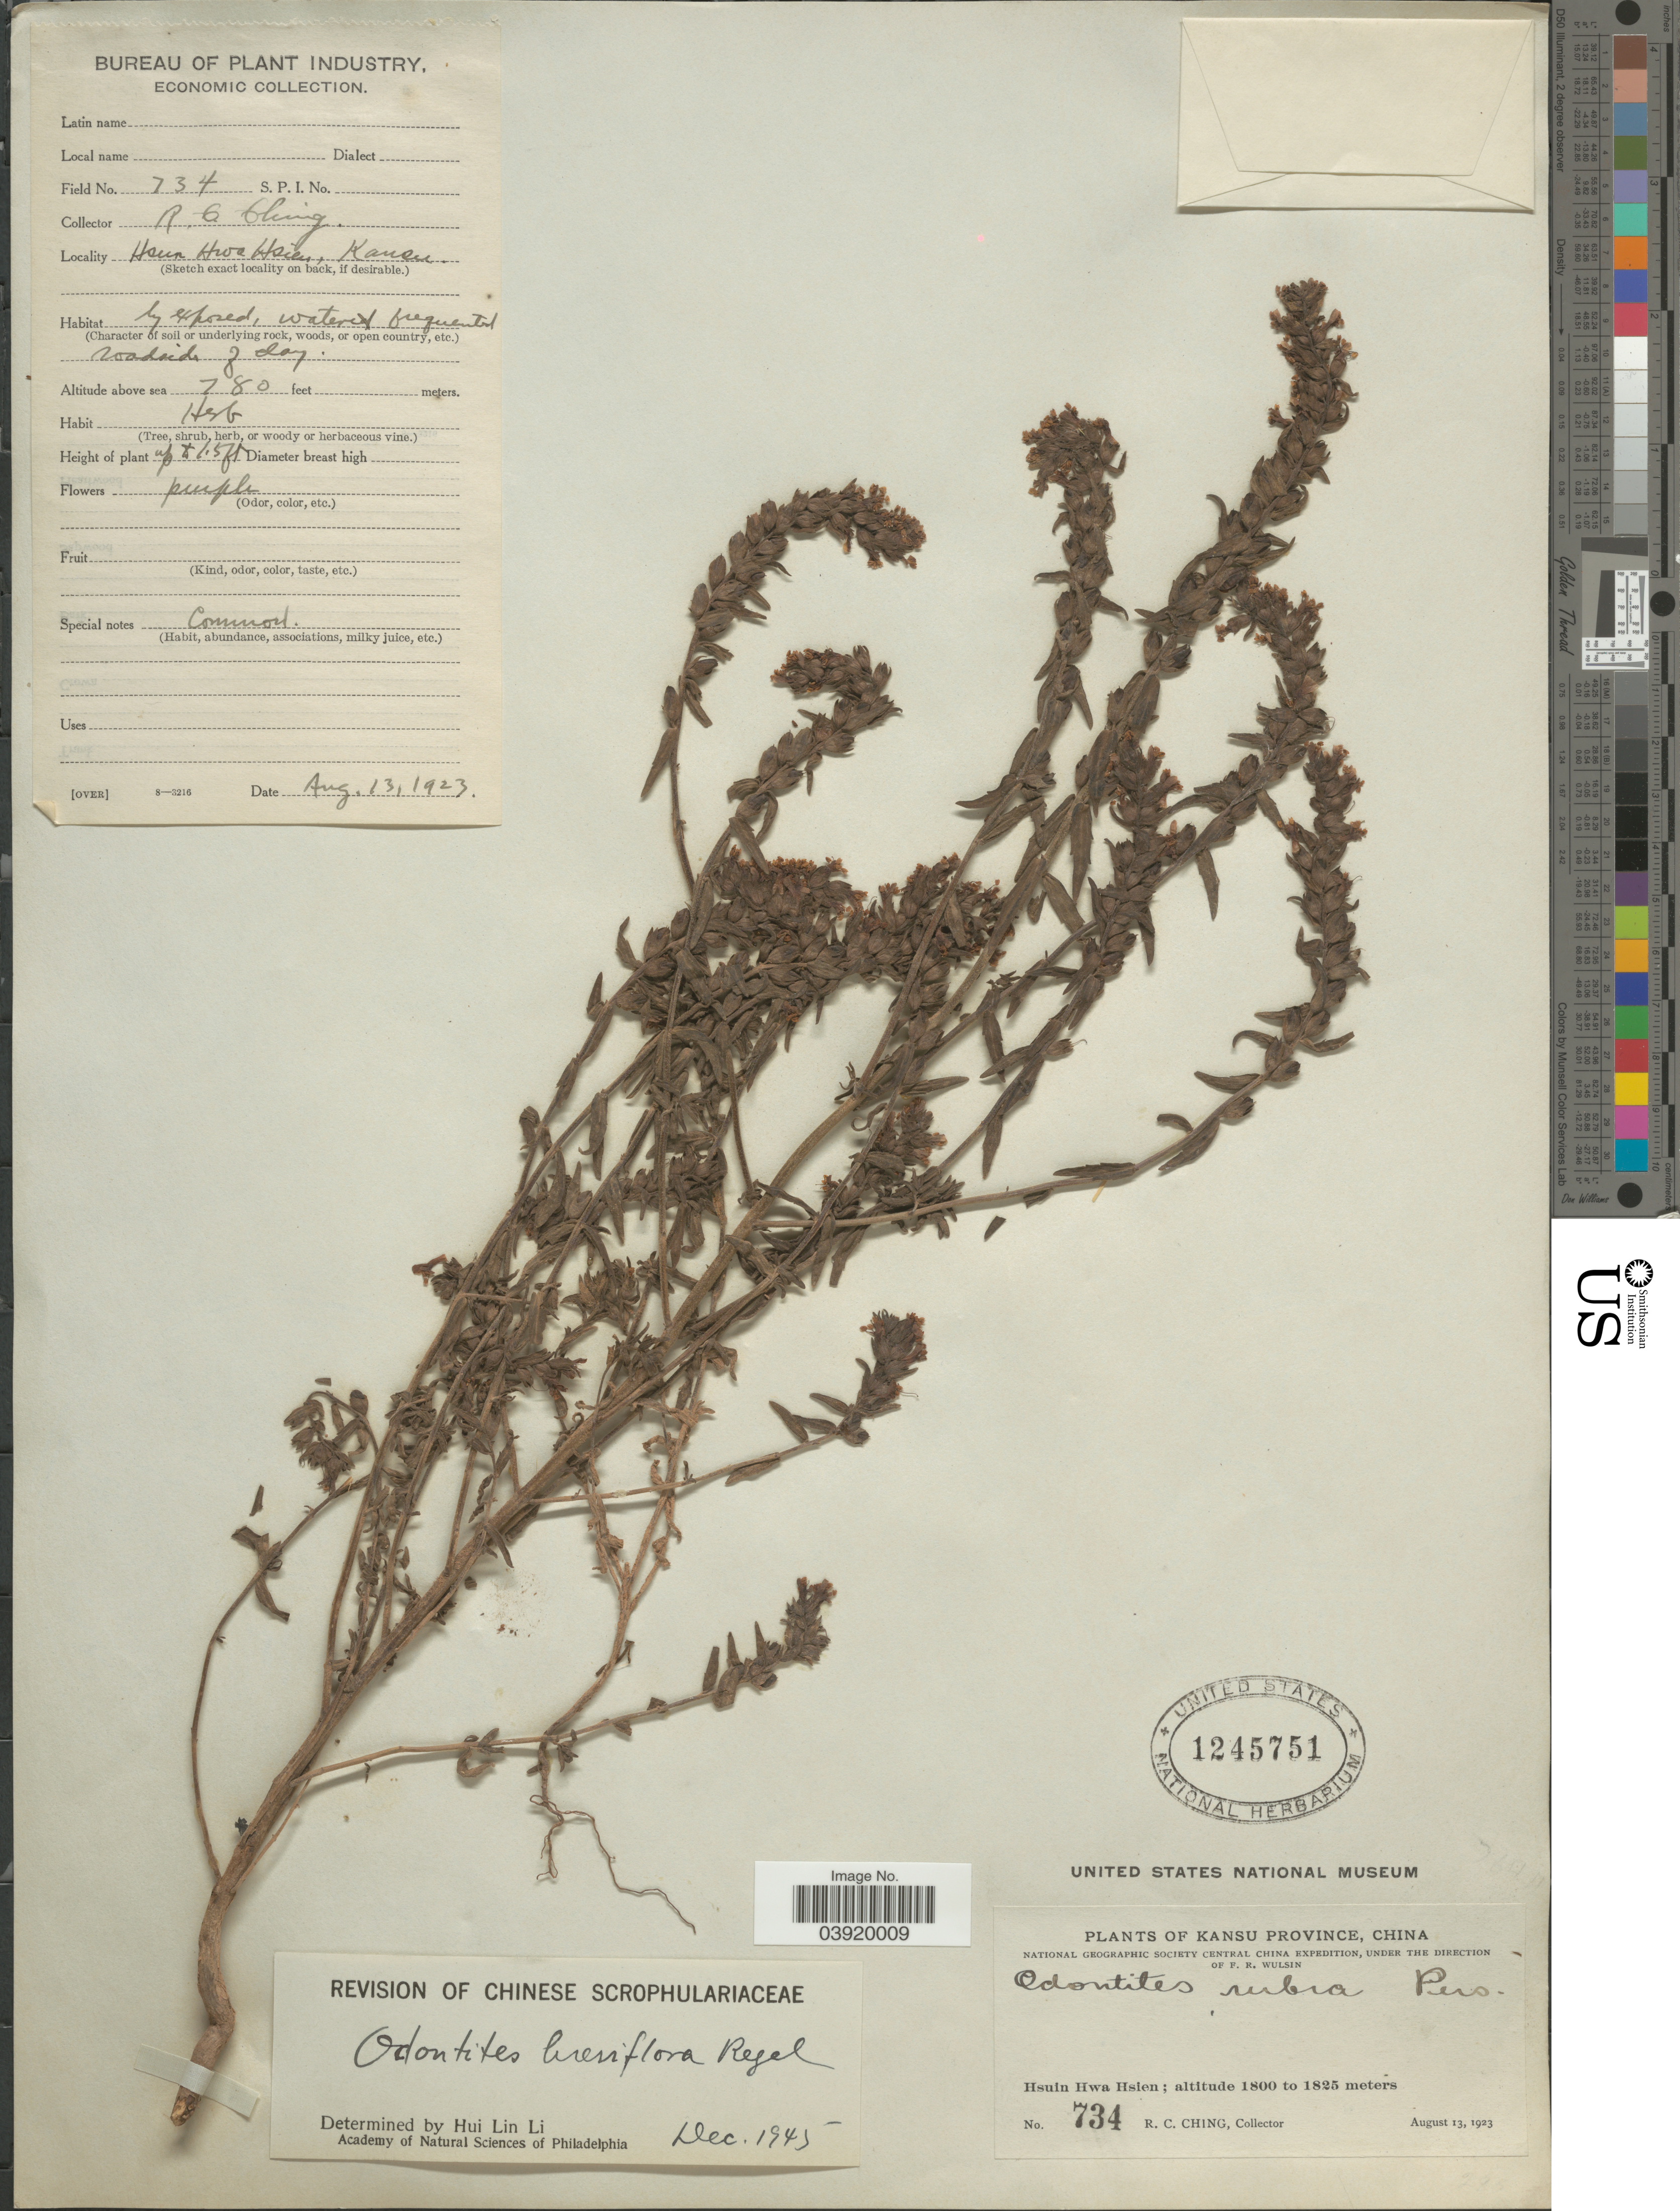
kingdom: Plantae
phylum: Tracheophyta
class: Magnoliopsida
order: Lamiales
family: Orobanchaceae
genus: Odontites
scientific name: Odontites breviflorus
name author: Regel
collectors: R. C. Ching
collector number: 734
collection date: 1923-08-13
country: China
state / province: Gansu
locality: Kansu Province. Hsuin Hwa Hsien.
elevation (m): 238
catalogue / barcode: US 1245751